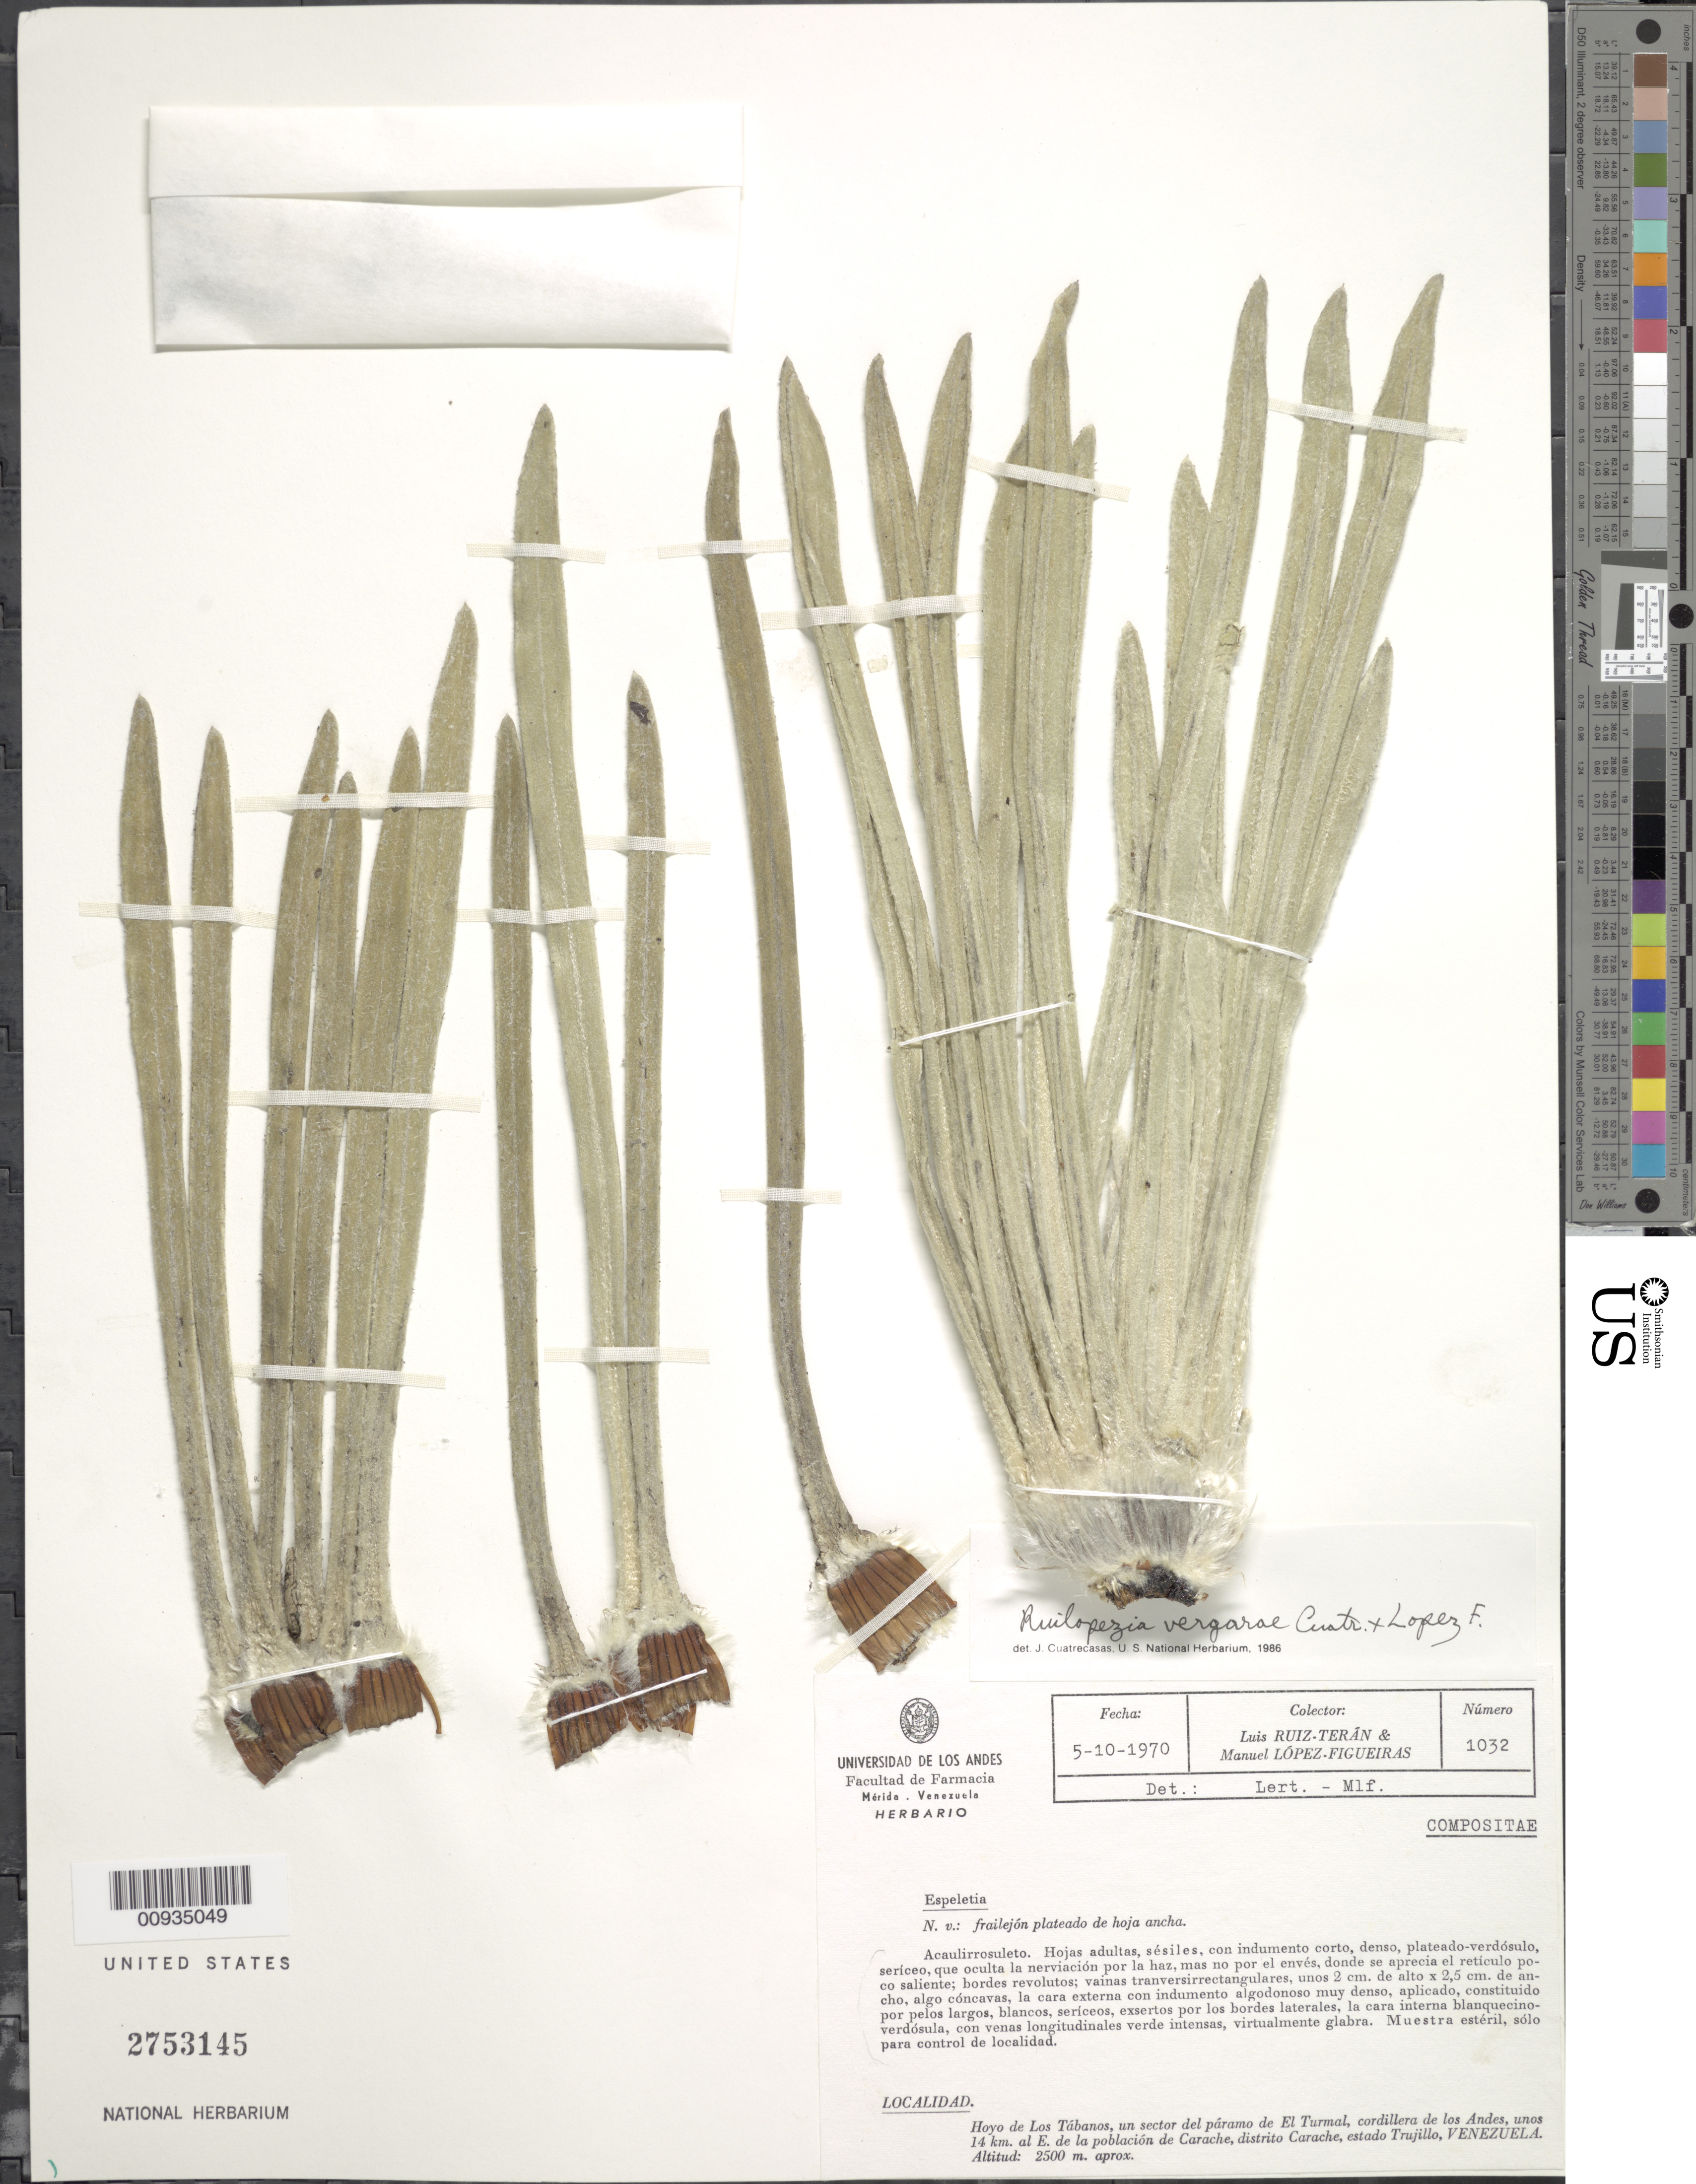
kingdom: Plantae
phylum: Tracheophyta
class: Magnoliopsida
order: Asterales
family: Asteraceae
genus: Ruilopezia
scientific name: Ruilopezia vergarae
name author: Cuatrec. & López Fig.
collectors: L. E. Ruíz-Terán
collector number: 1032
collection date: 1970-10-05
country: Venezuela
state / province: Trujillo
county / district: Carache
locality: Hoyo de los Tábanos, un sector del páramo de El Turmal, cordillera de los Andes, unos 14 km al E. de la población de Carache.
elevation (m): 2500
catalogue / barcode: US 2753145